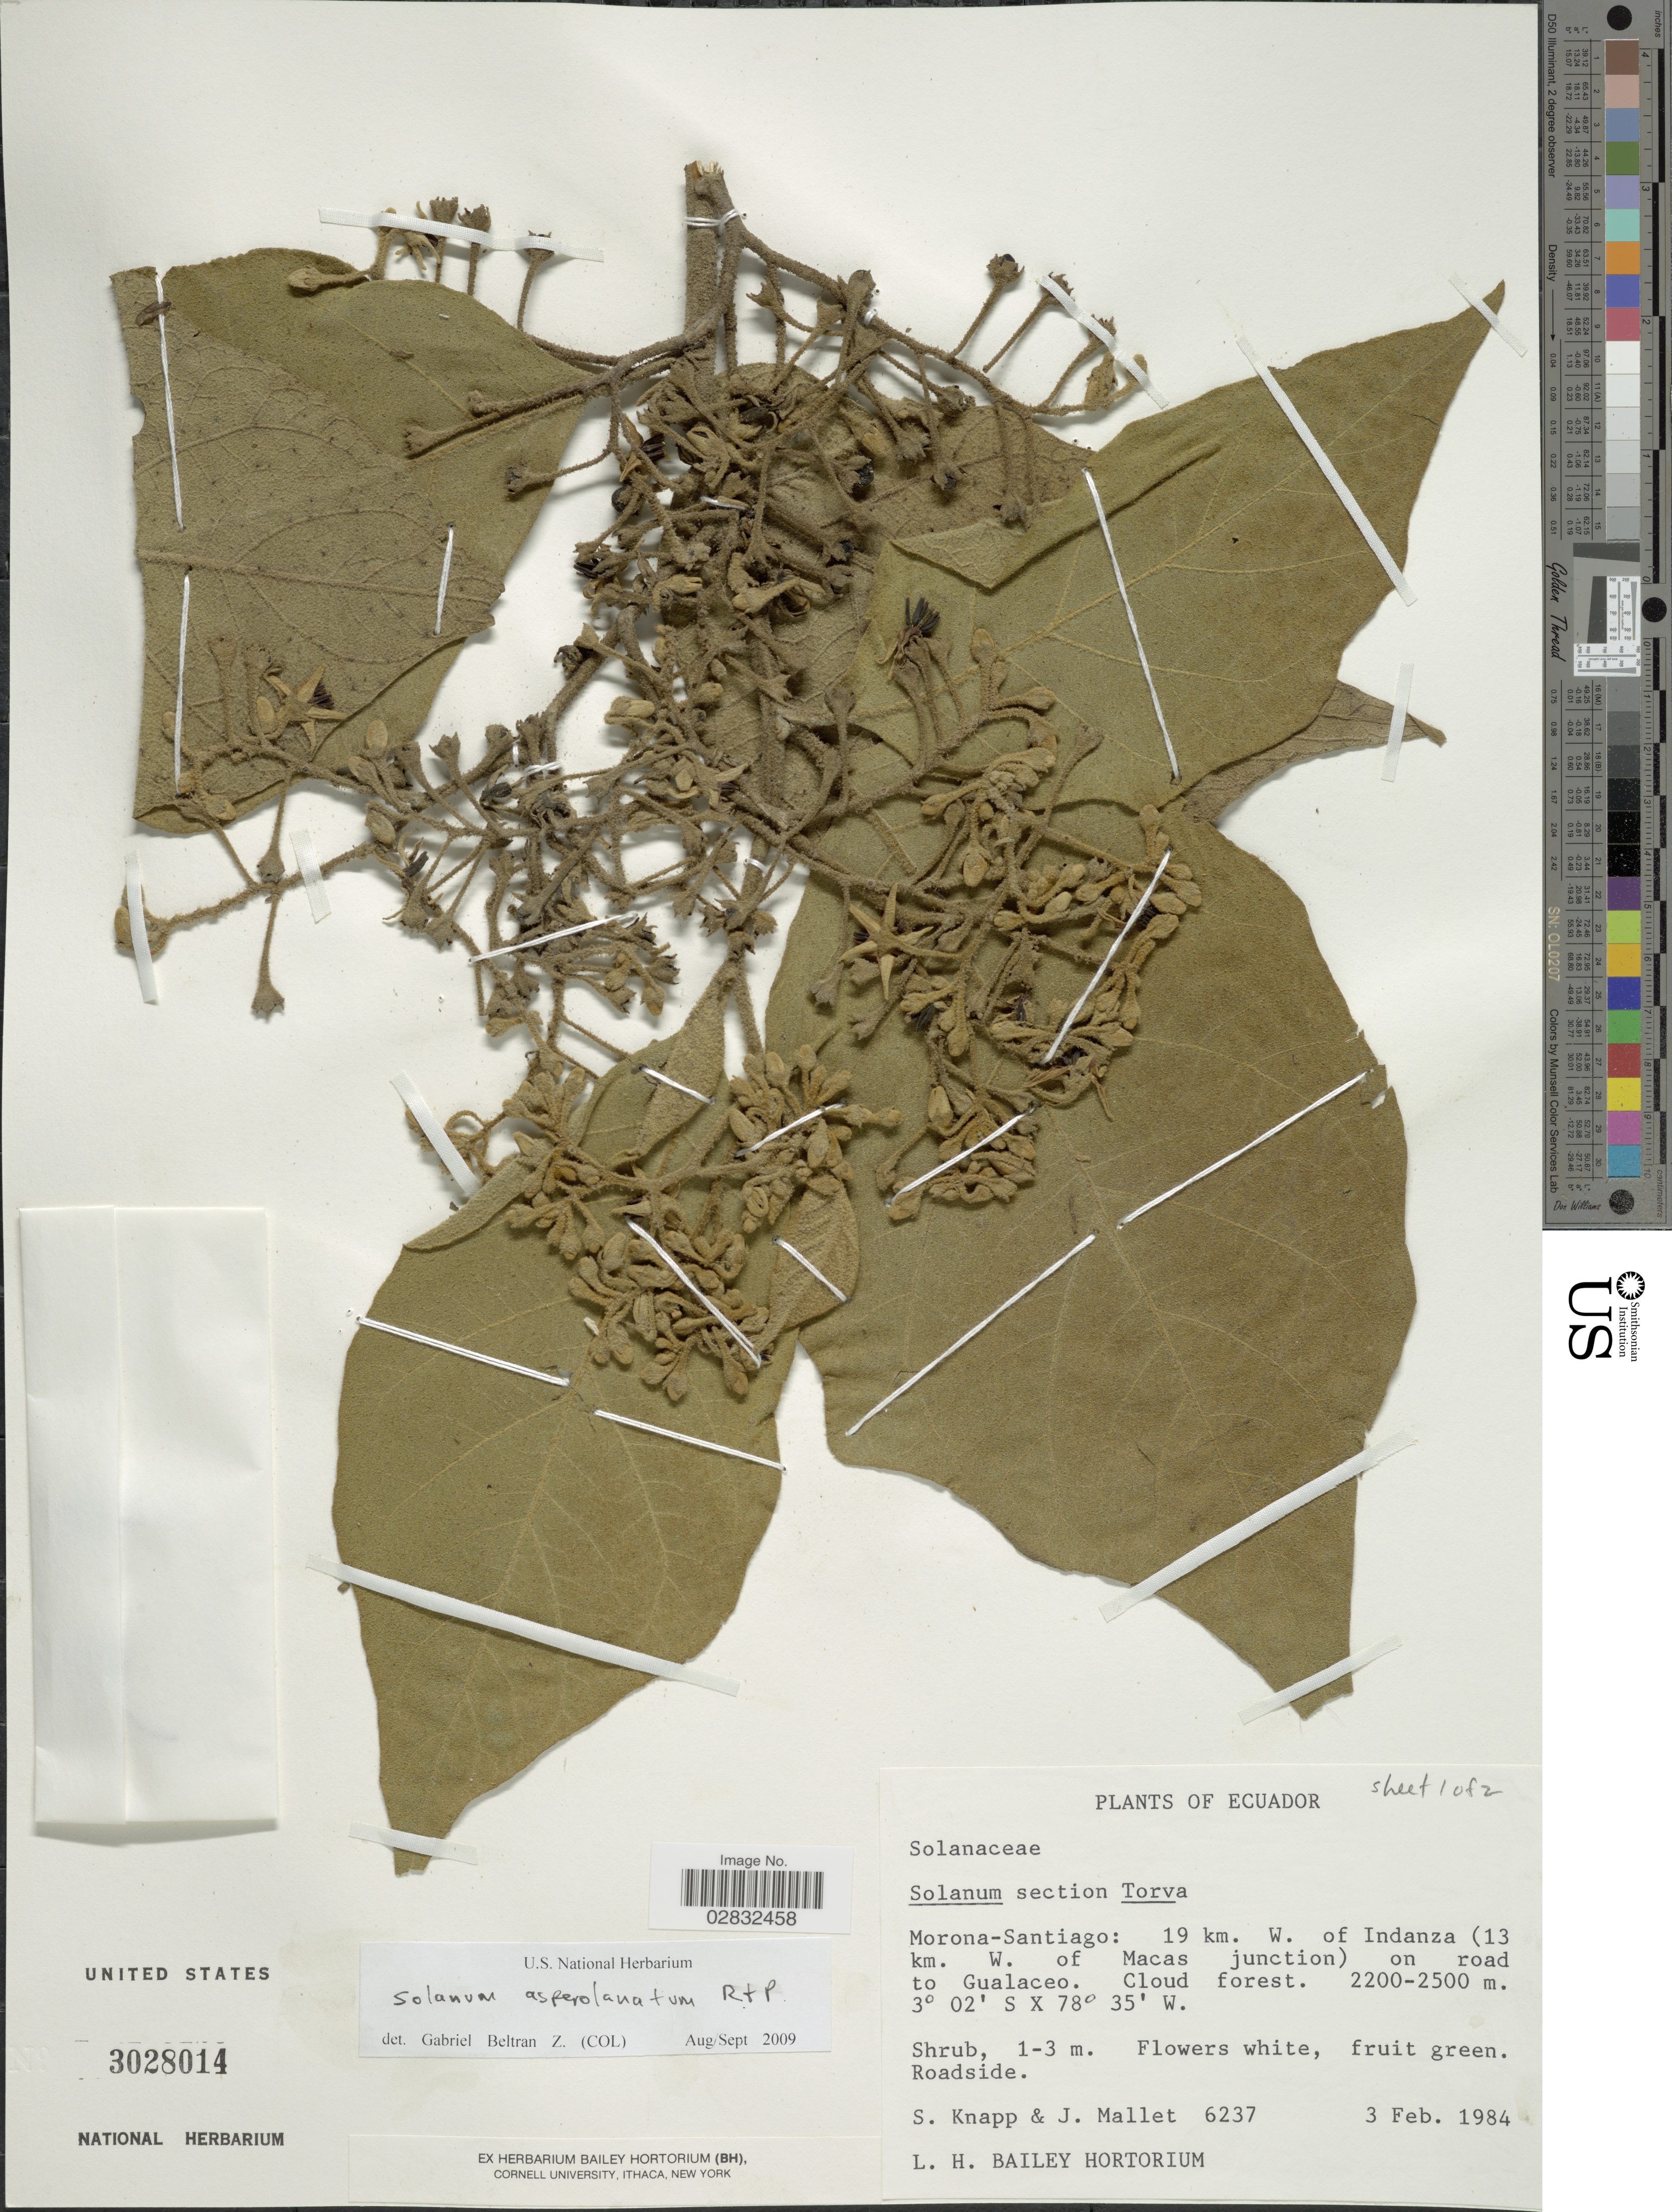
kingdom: Plantae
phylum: Tracheophyta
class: Magnoliopsida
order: Solanales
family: Solanaceae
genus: Solanum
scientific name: Solanum asperolatum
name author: Ruiz & Pav.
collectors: S. Knapp & J. Mallet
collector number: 6237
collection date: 1984-02-03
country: Ecuador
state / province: Morona-Santiago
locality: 19 km. W. of Indanza (13 km. W. of Macas junction) on road to Gualaceo.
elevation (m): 2200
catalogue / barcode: US 3028014